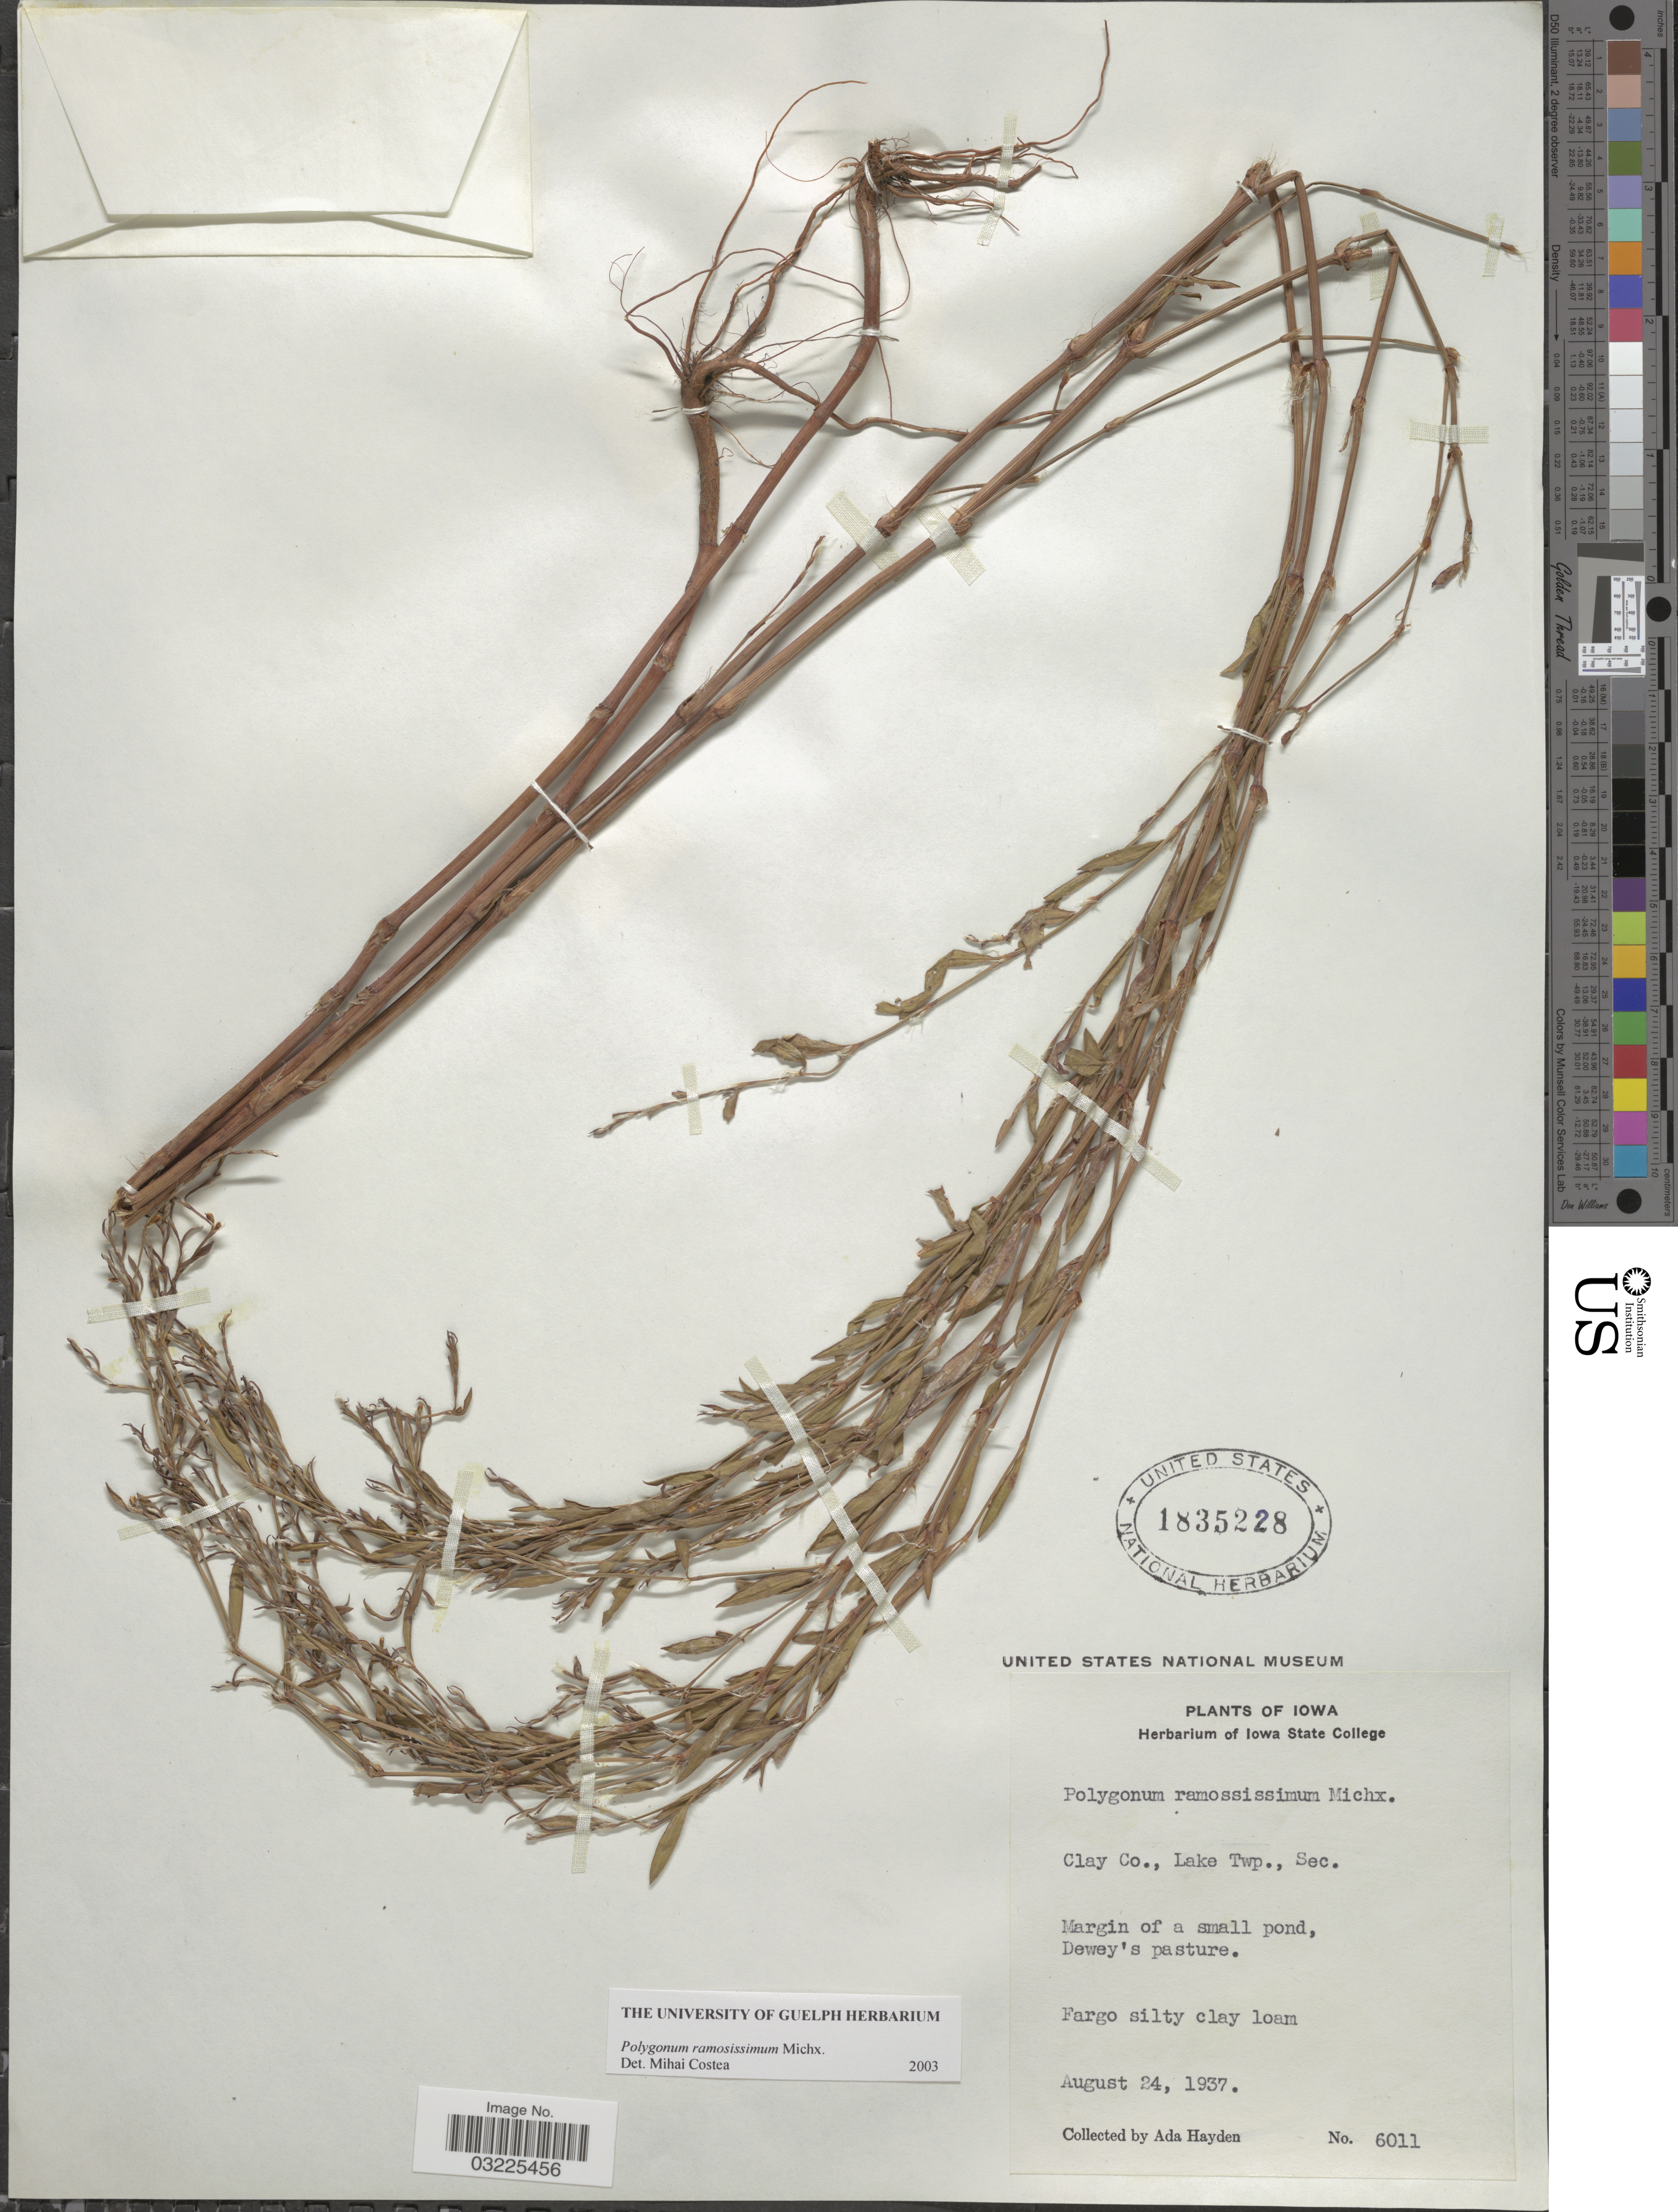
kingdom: Plantae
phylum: Tracheophyta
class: Magnoliopsida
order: Caryophyllales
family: Polygonaceae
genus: Polygonum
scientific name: Polygonum ramosissimum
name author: Michx.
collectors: Ada Hayden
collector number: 6011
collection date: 1937-08-24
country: United States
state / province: Iowa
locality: Clay Co., Lake Twp., Sec. Margin of a small pond, Dewey's pasture. Fargo silty clay loam.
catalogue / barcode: US 1835228